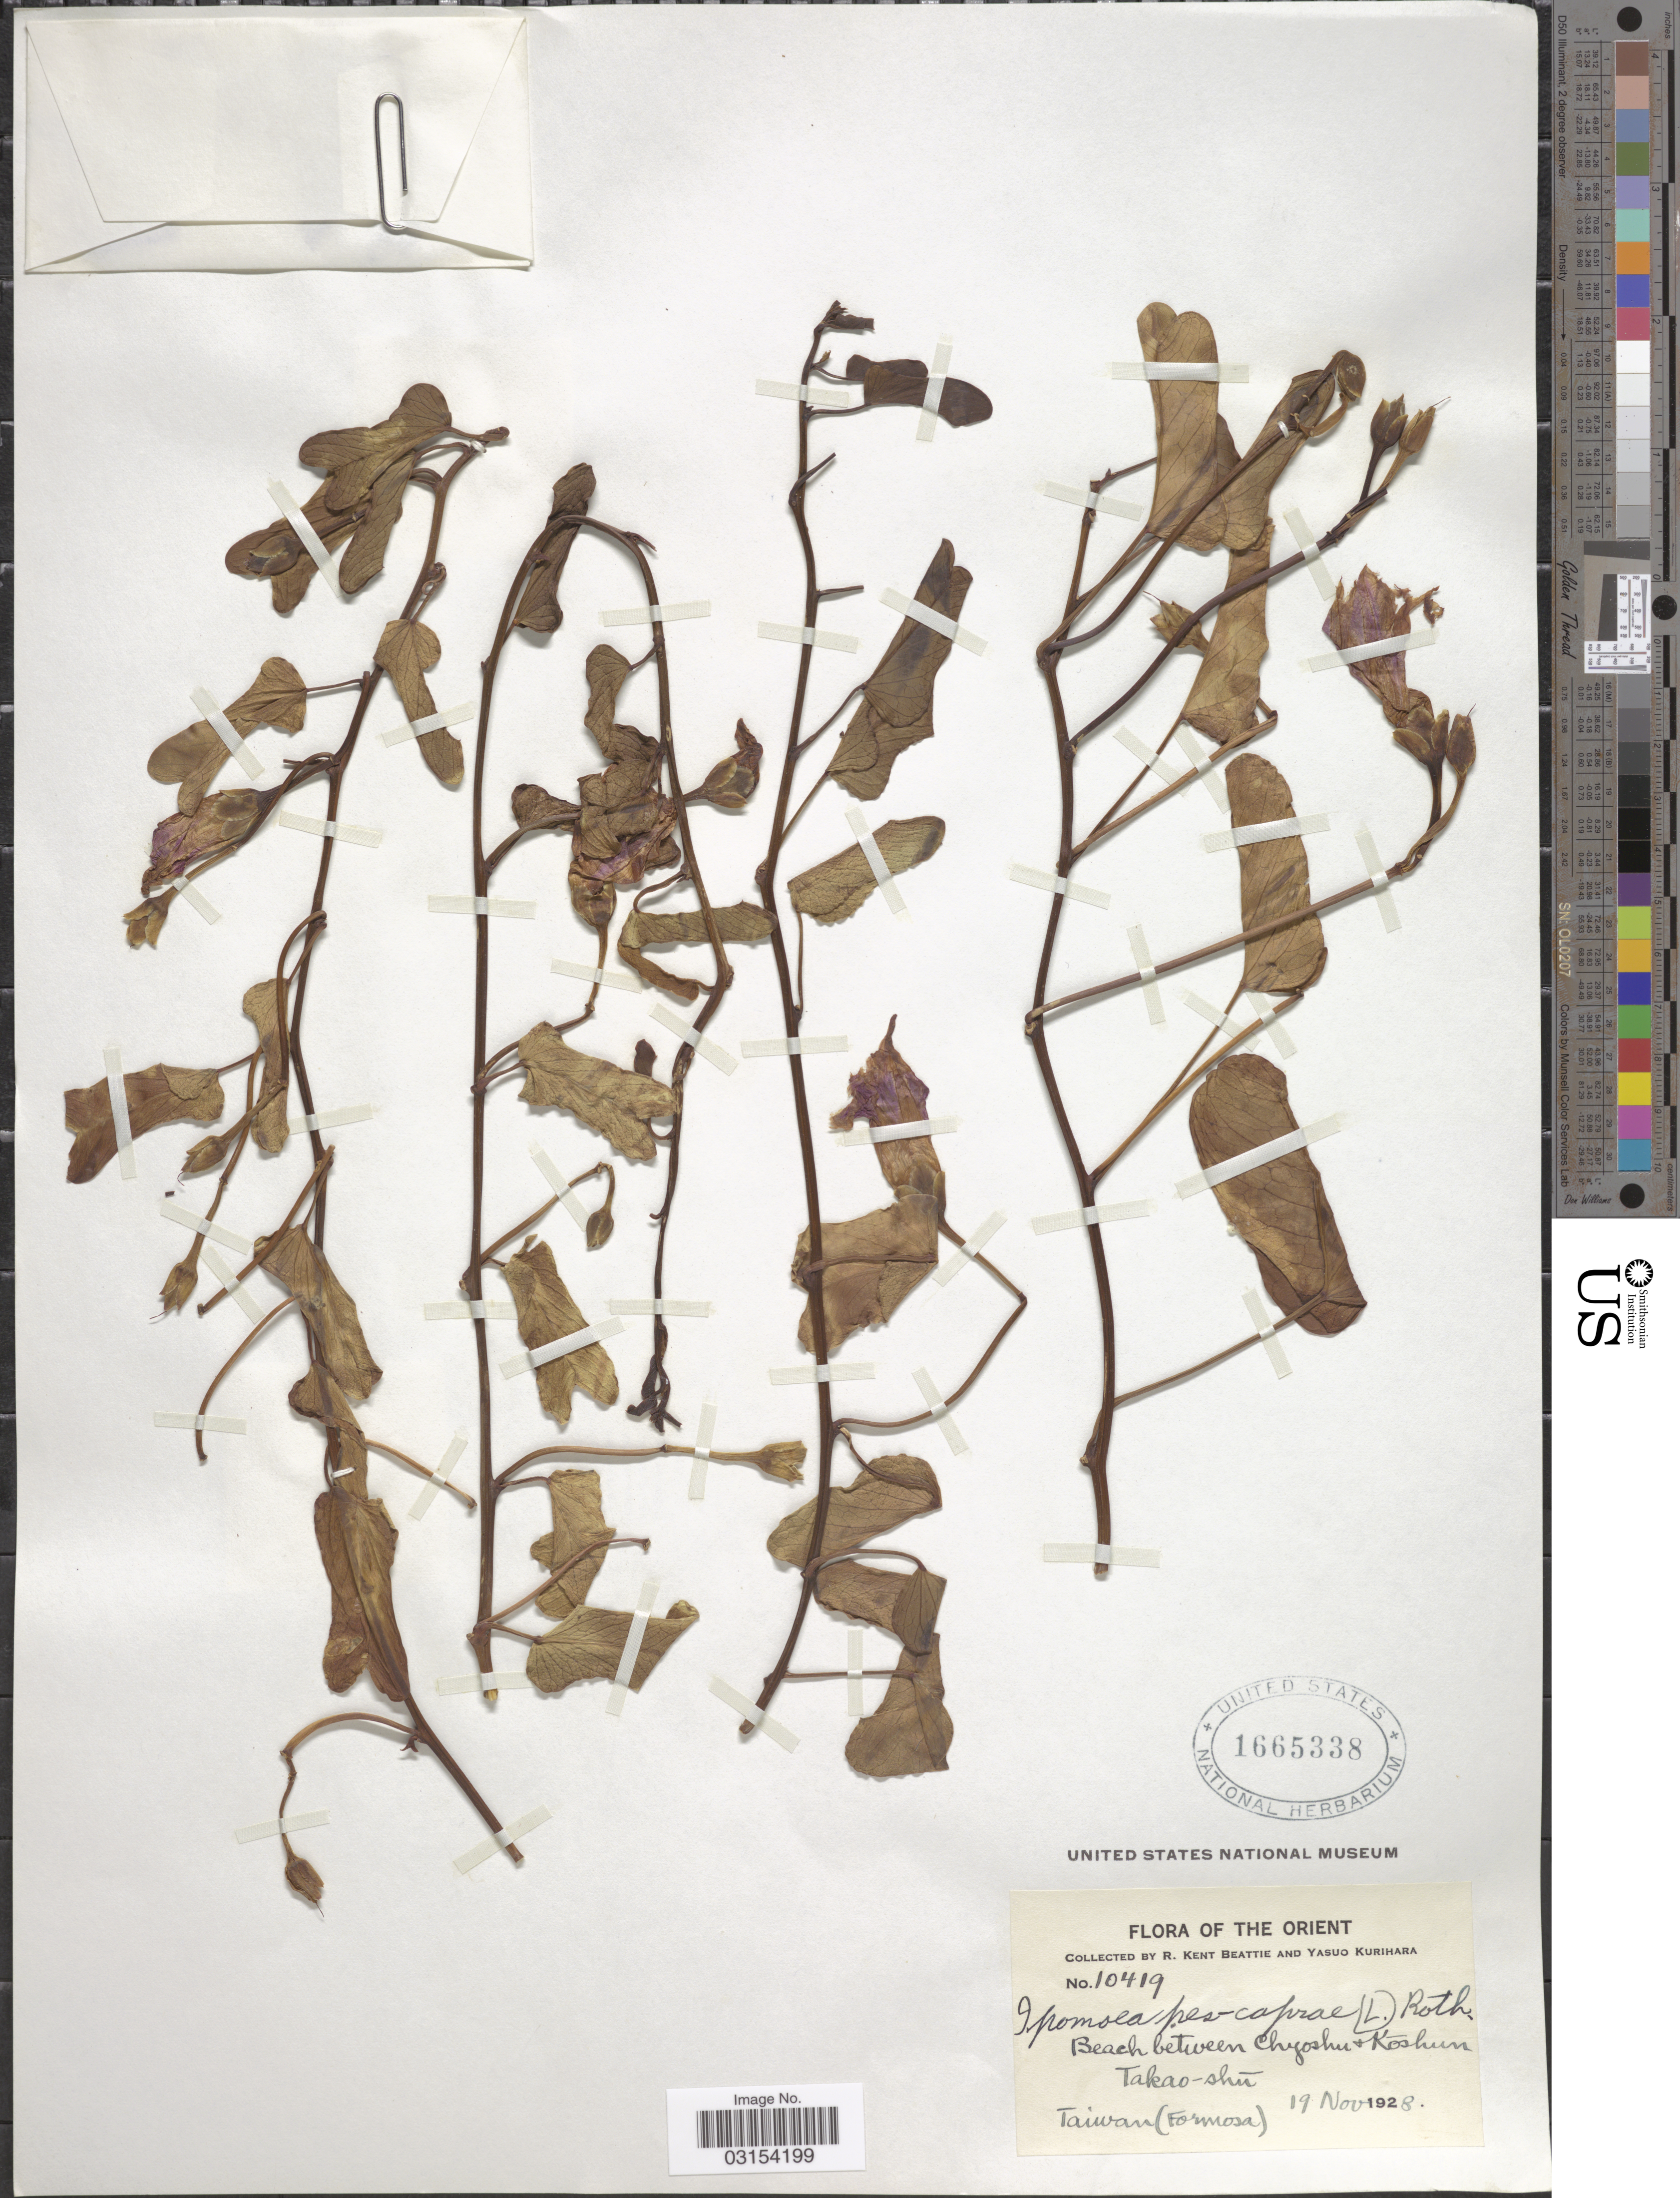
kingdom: Plantae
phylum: Tracheophyta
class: Magnoliopsida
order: Solanales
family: Convolvulaceae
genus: Ipomoea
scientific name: Ipomoea pes-caprae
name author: (L.) R. Br.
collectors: R. K. Beattie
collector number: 10419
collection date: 1928-11-19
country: Taiwan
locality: The Orient, Beach between Chyoshu & Koshun, Takao-shu, Formosa.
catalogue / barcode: US 1665338